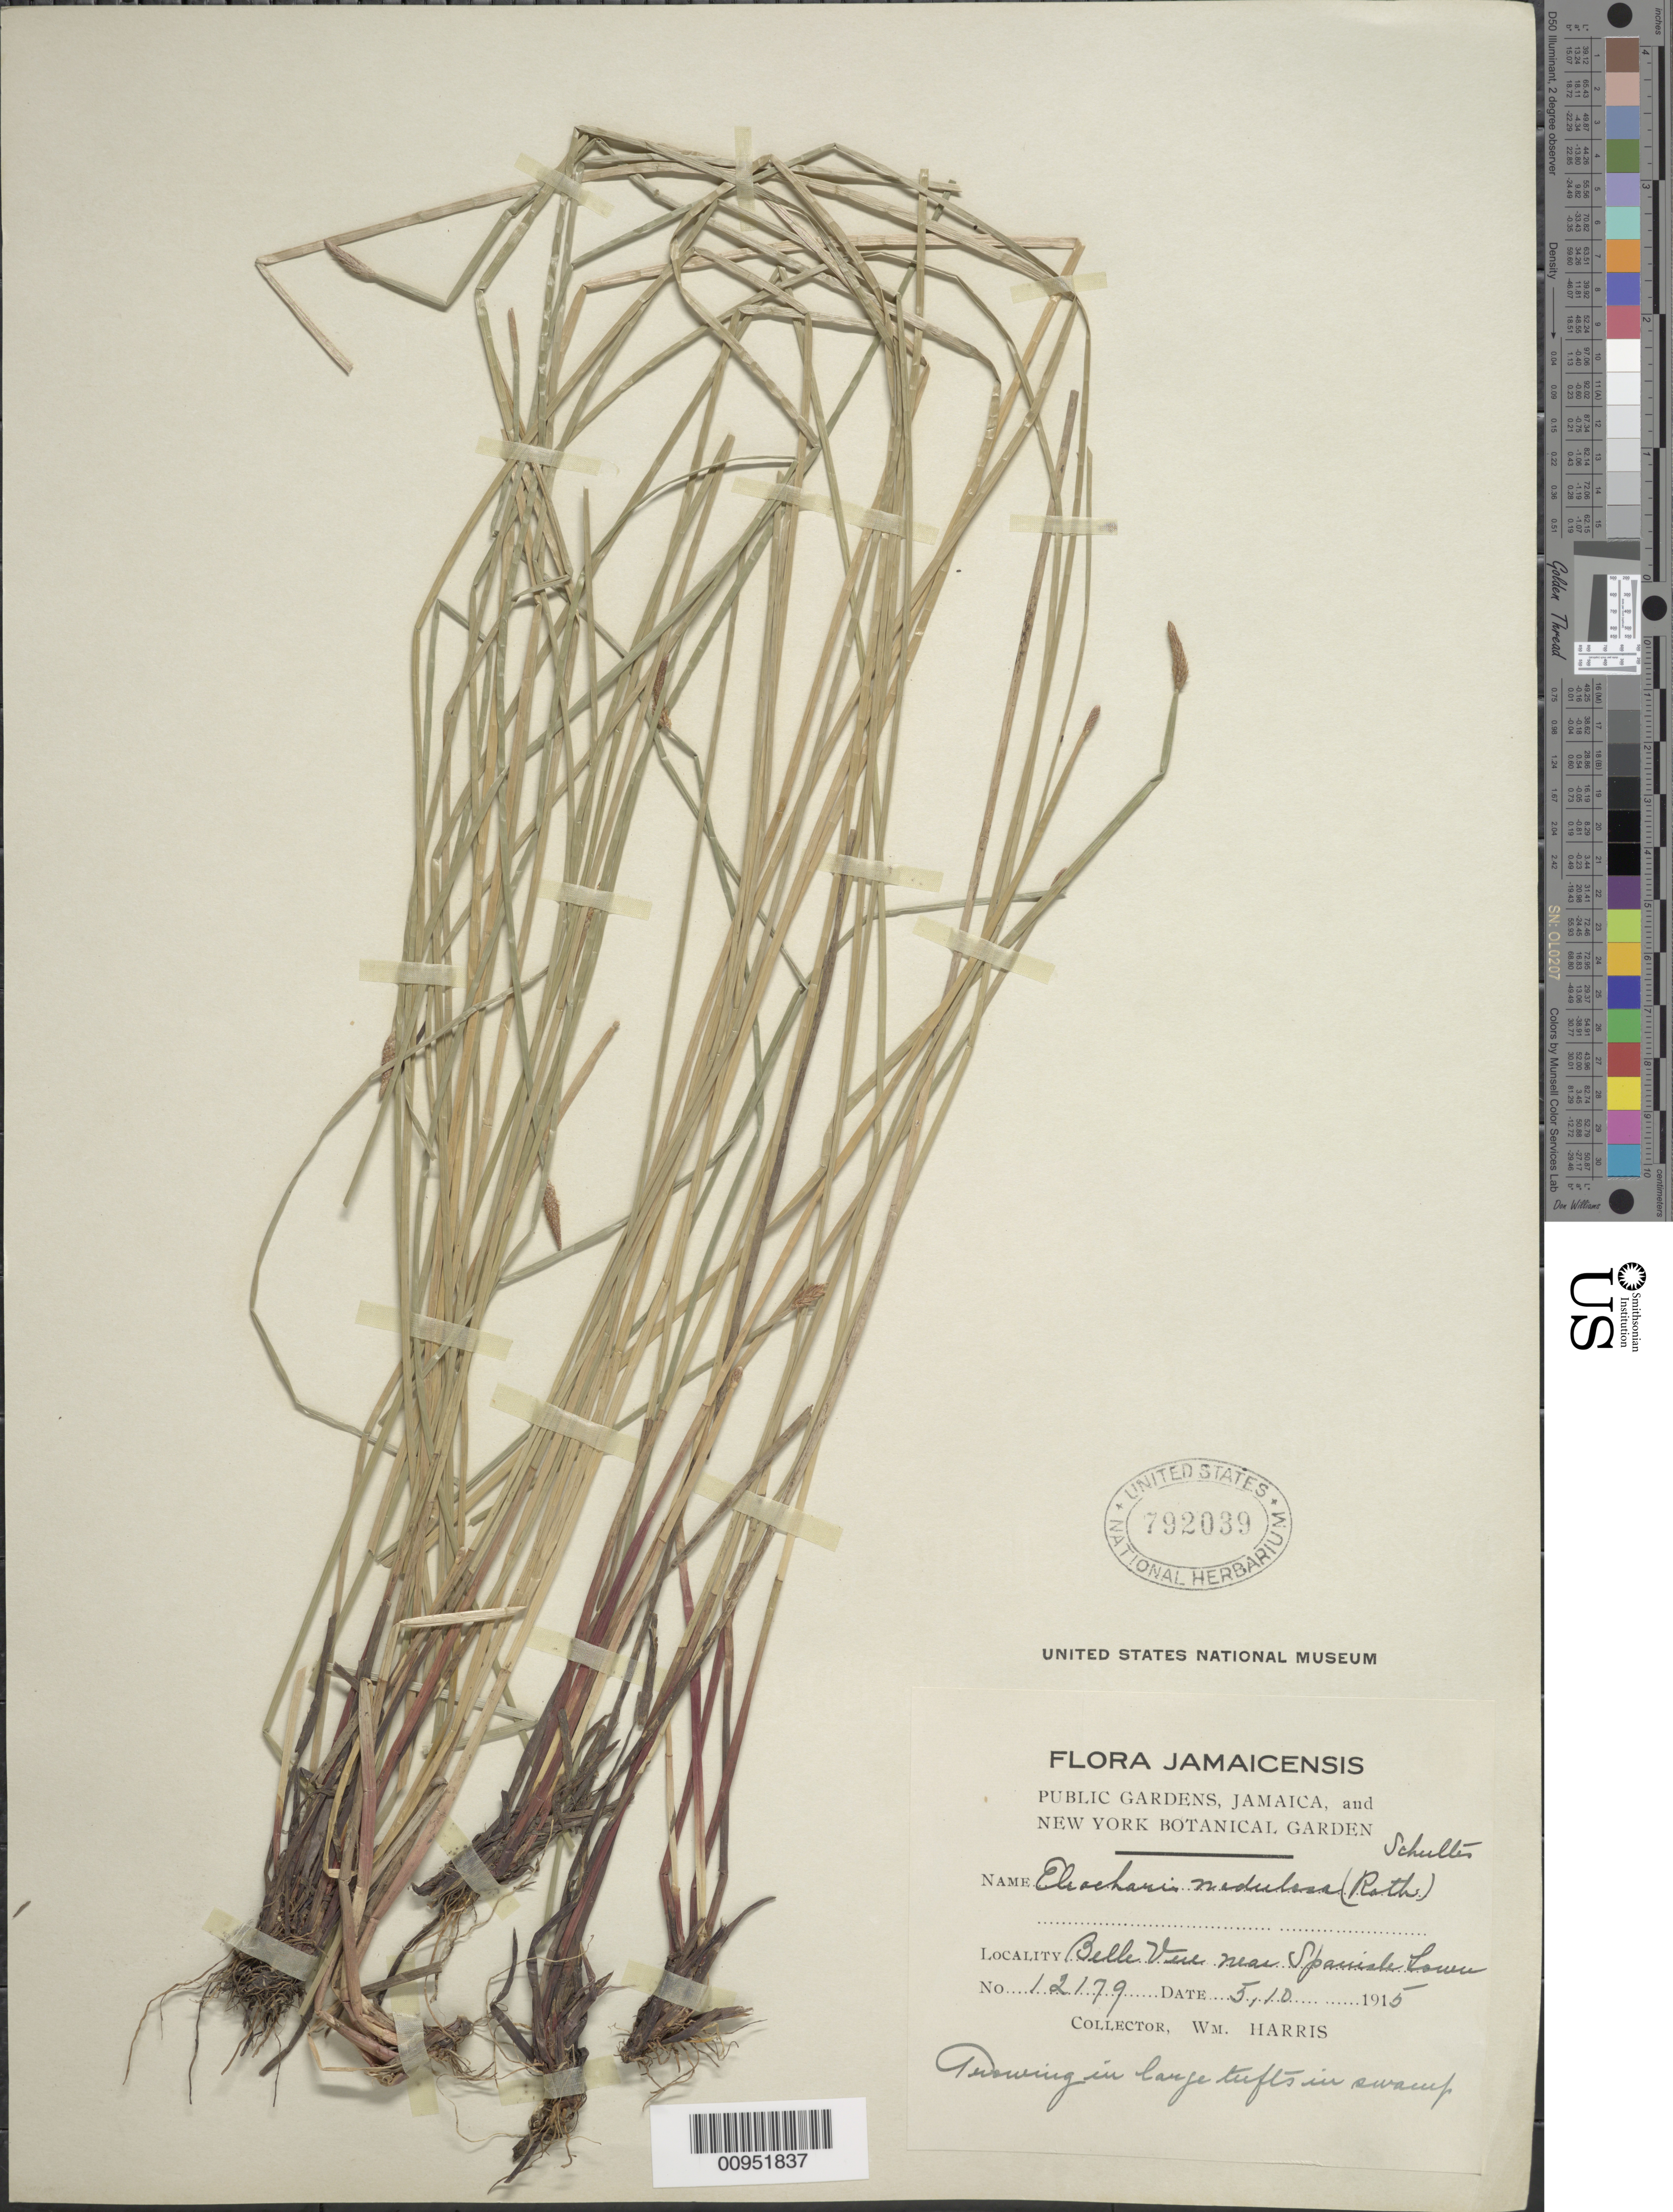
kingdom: Plantae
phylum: Tracheophyta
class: Liliopsida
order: Poales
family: Cyperaceae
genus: Eleocharis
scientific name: Eleocharis montana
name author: (Kunth) Roem. & Schult.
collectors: W. H. Harris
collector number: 12179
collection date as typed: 05 Oct 1915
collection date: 1915-10-05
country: Jamaica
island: Jamaica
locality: Belle Vue near Spanish Town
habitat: In swamps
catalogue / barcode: US 792039